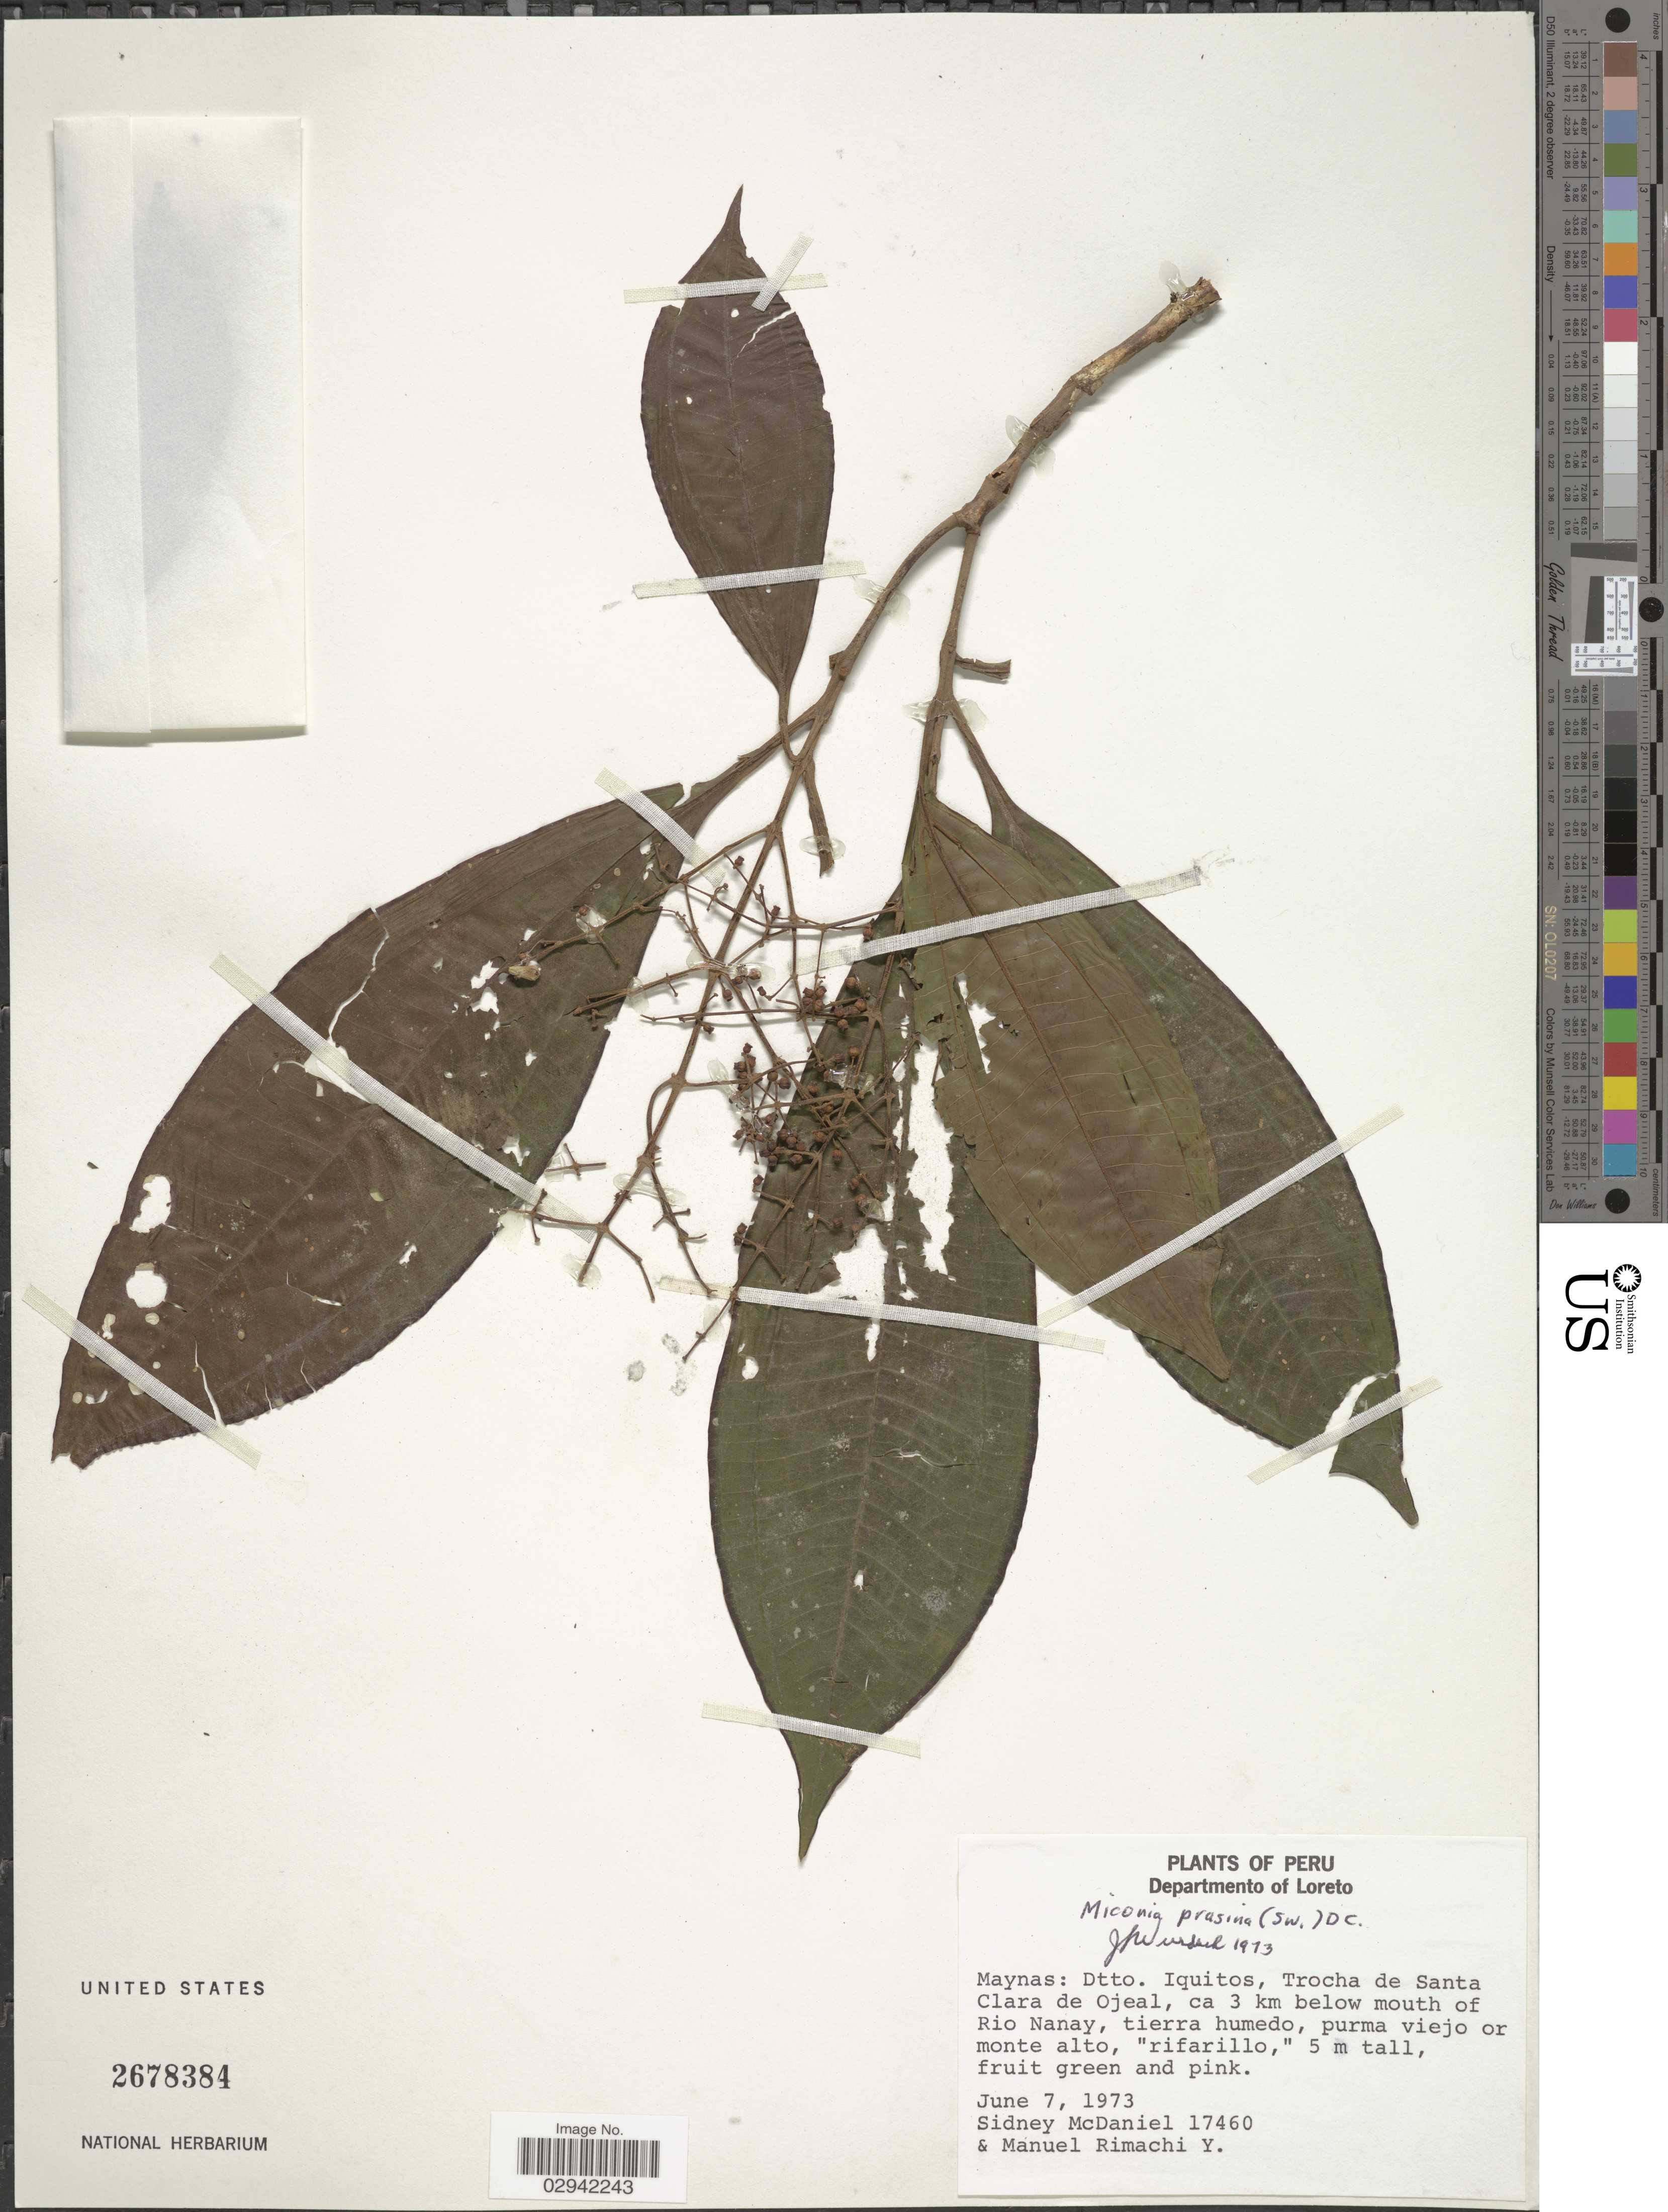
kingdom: Plantae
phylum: Tracheophyta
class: Magnoliopsida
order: Myrtales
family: Melastomataceae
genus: Miconia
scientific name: Miconia prasina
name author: (Sw.) DC.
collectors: S. McDaniel & M. Rimachi Y.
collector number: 17460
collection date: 1973-06-07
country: Peru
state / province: Loreto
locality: Departmento of Loreto, Maynas: Dtto. Iquitos, Trocha de Santa Clara de Ojeal, ca 3 km below mouth of Rio Nanay.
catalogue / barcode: US 2678384